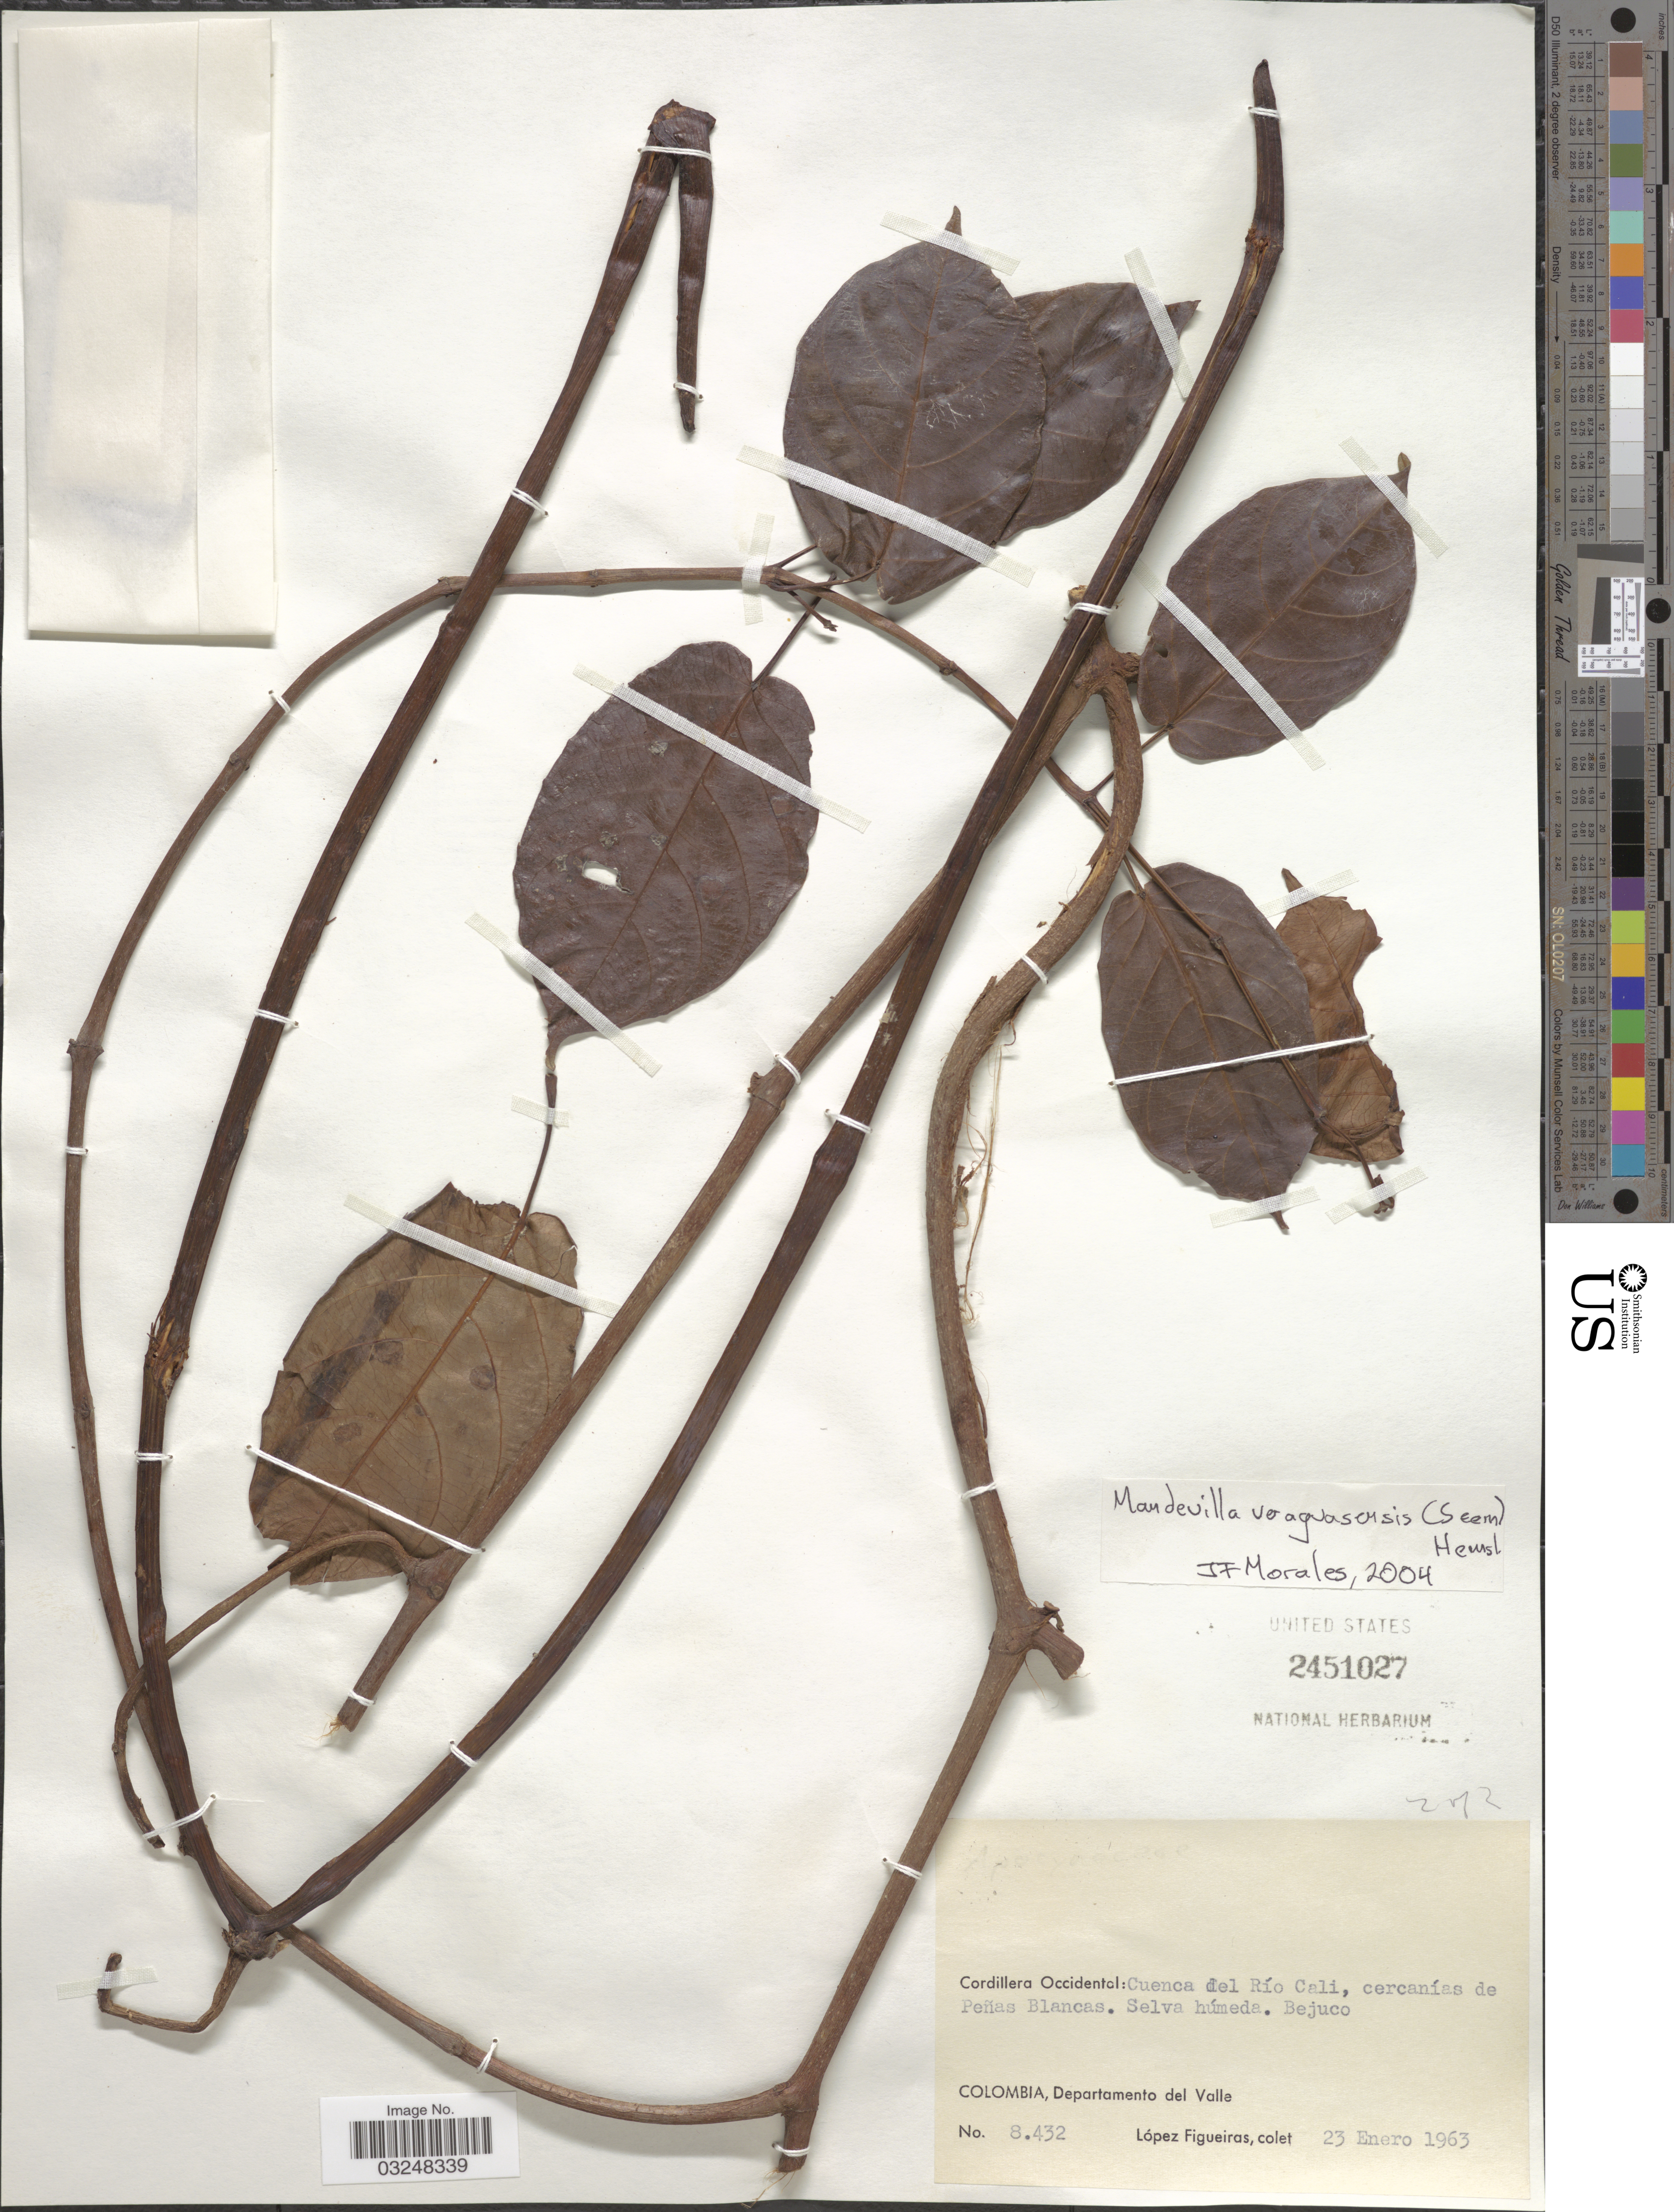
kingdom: Plantae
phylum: Tracheophyta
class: Magnoliopsida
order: Gentianales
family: Apocynaceae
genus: Mandevilla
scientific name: Mandevilla veraguensis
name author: Hemsl.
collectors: M. López Figueiras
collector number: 8432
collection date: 1963-01-23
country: Colombia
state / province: Valle del Cauca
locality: Cordillera Occidental: Cuenca del Río Cali, cercanías de Peñas Blancas. Departamento del Valle.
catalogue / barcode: US 2451027